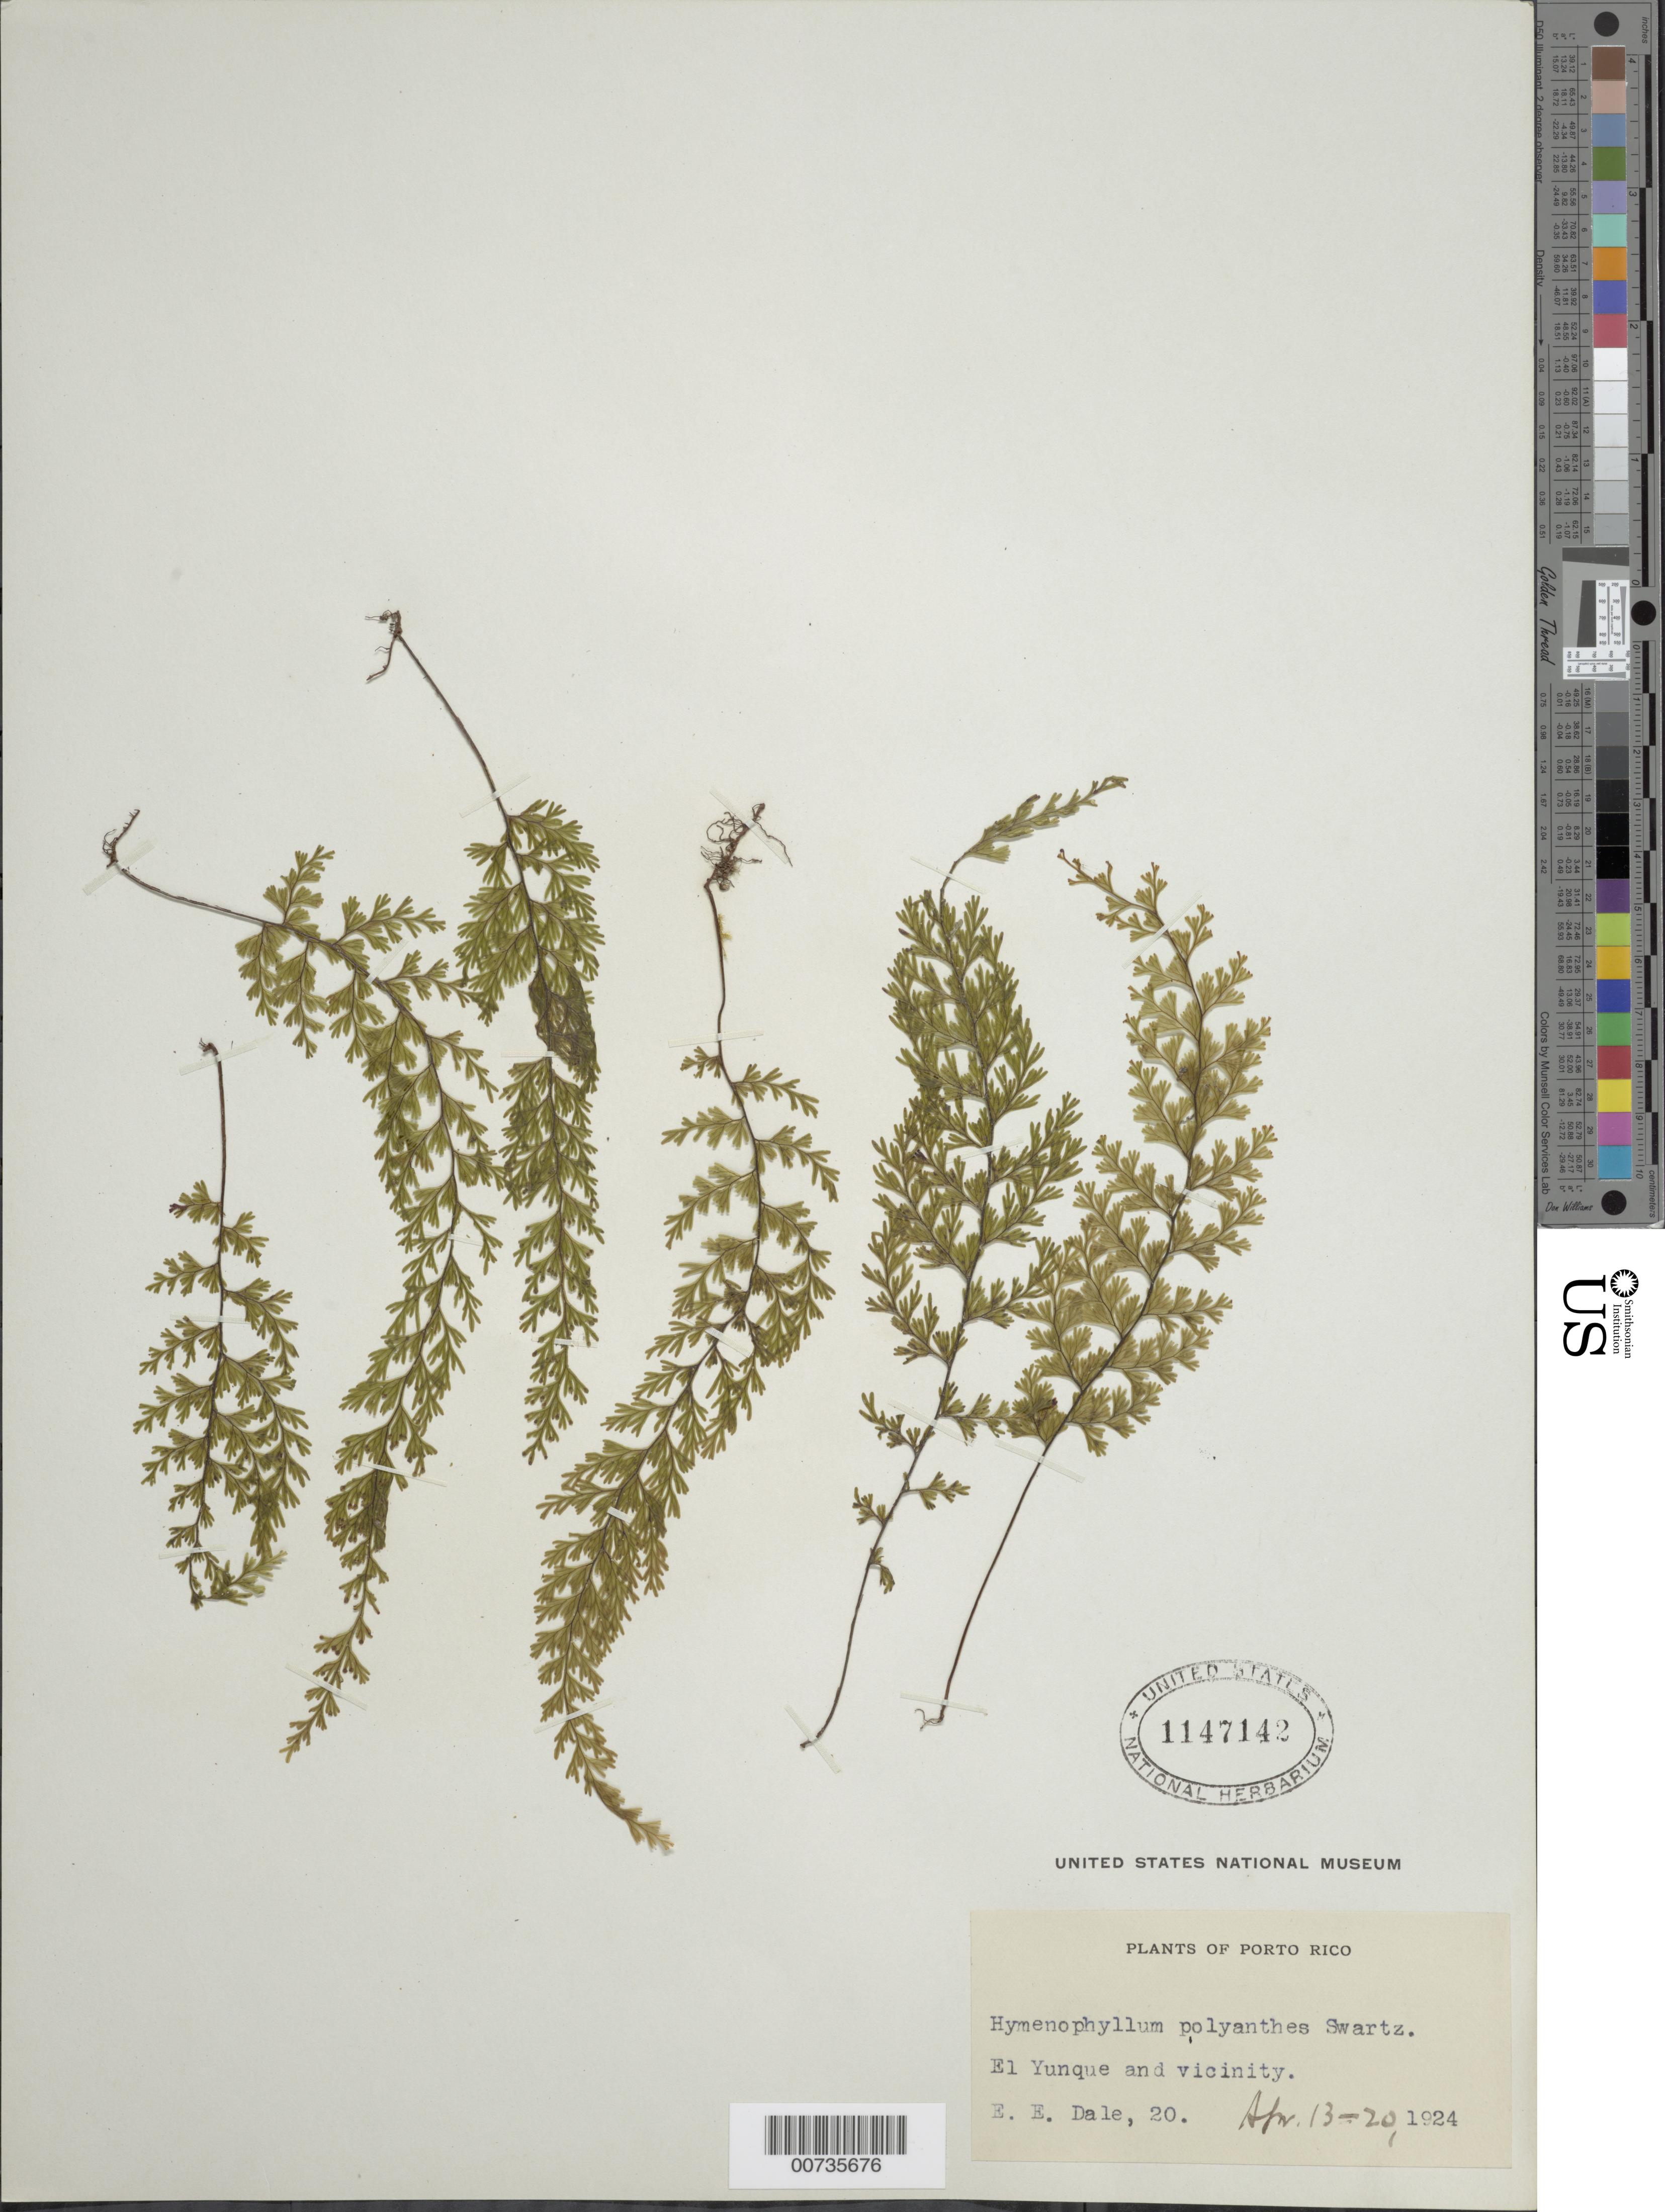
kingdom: Plantae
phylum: Tracheophyta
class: Polypodiopsida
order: Hymenophyllales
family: Hymenophyllaceae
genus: Hymenophyllum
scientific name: Hymenophyllum polyanthos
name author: (Sw.) Sw.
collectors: E. Dale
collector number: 20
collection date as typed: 13 Apr 1924 to 20 Apr 1924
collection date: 1924-04-13/1924-04-20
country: Puerto Rico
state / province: Río Grande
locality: El Yunque & vicinity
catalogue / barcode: US 1147142